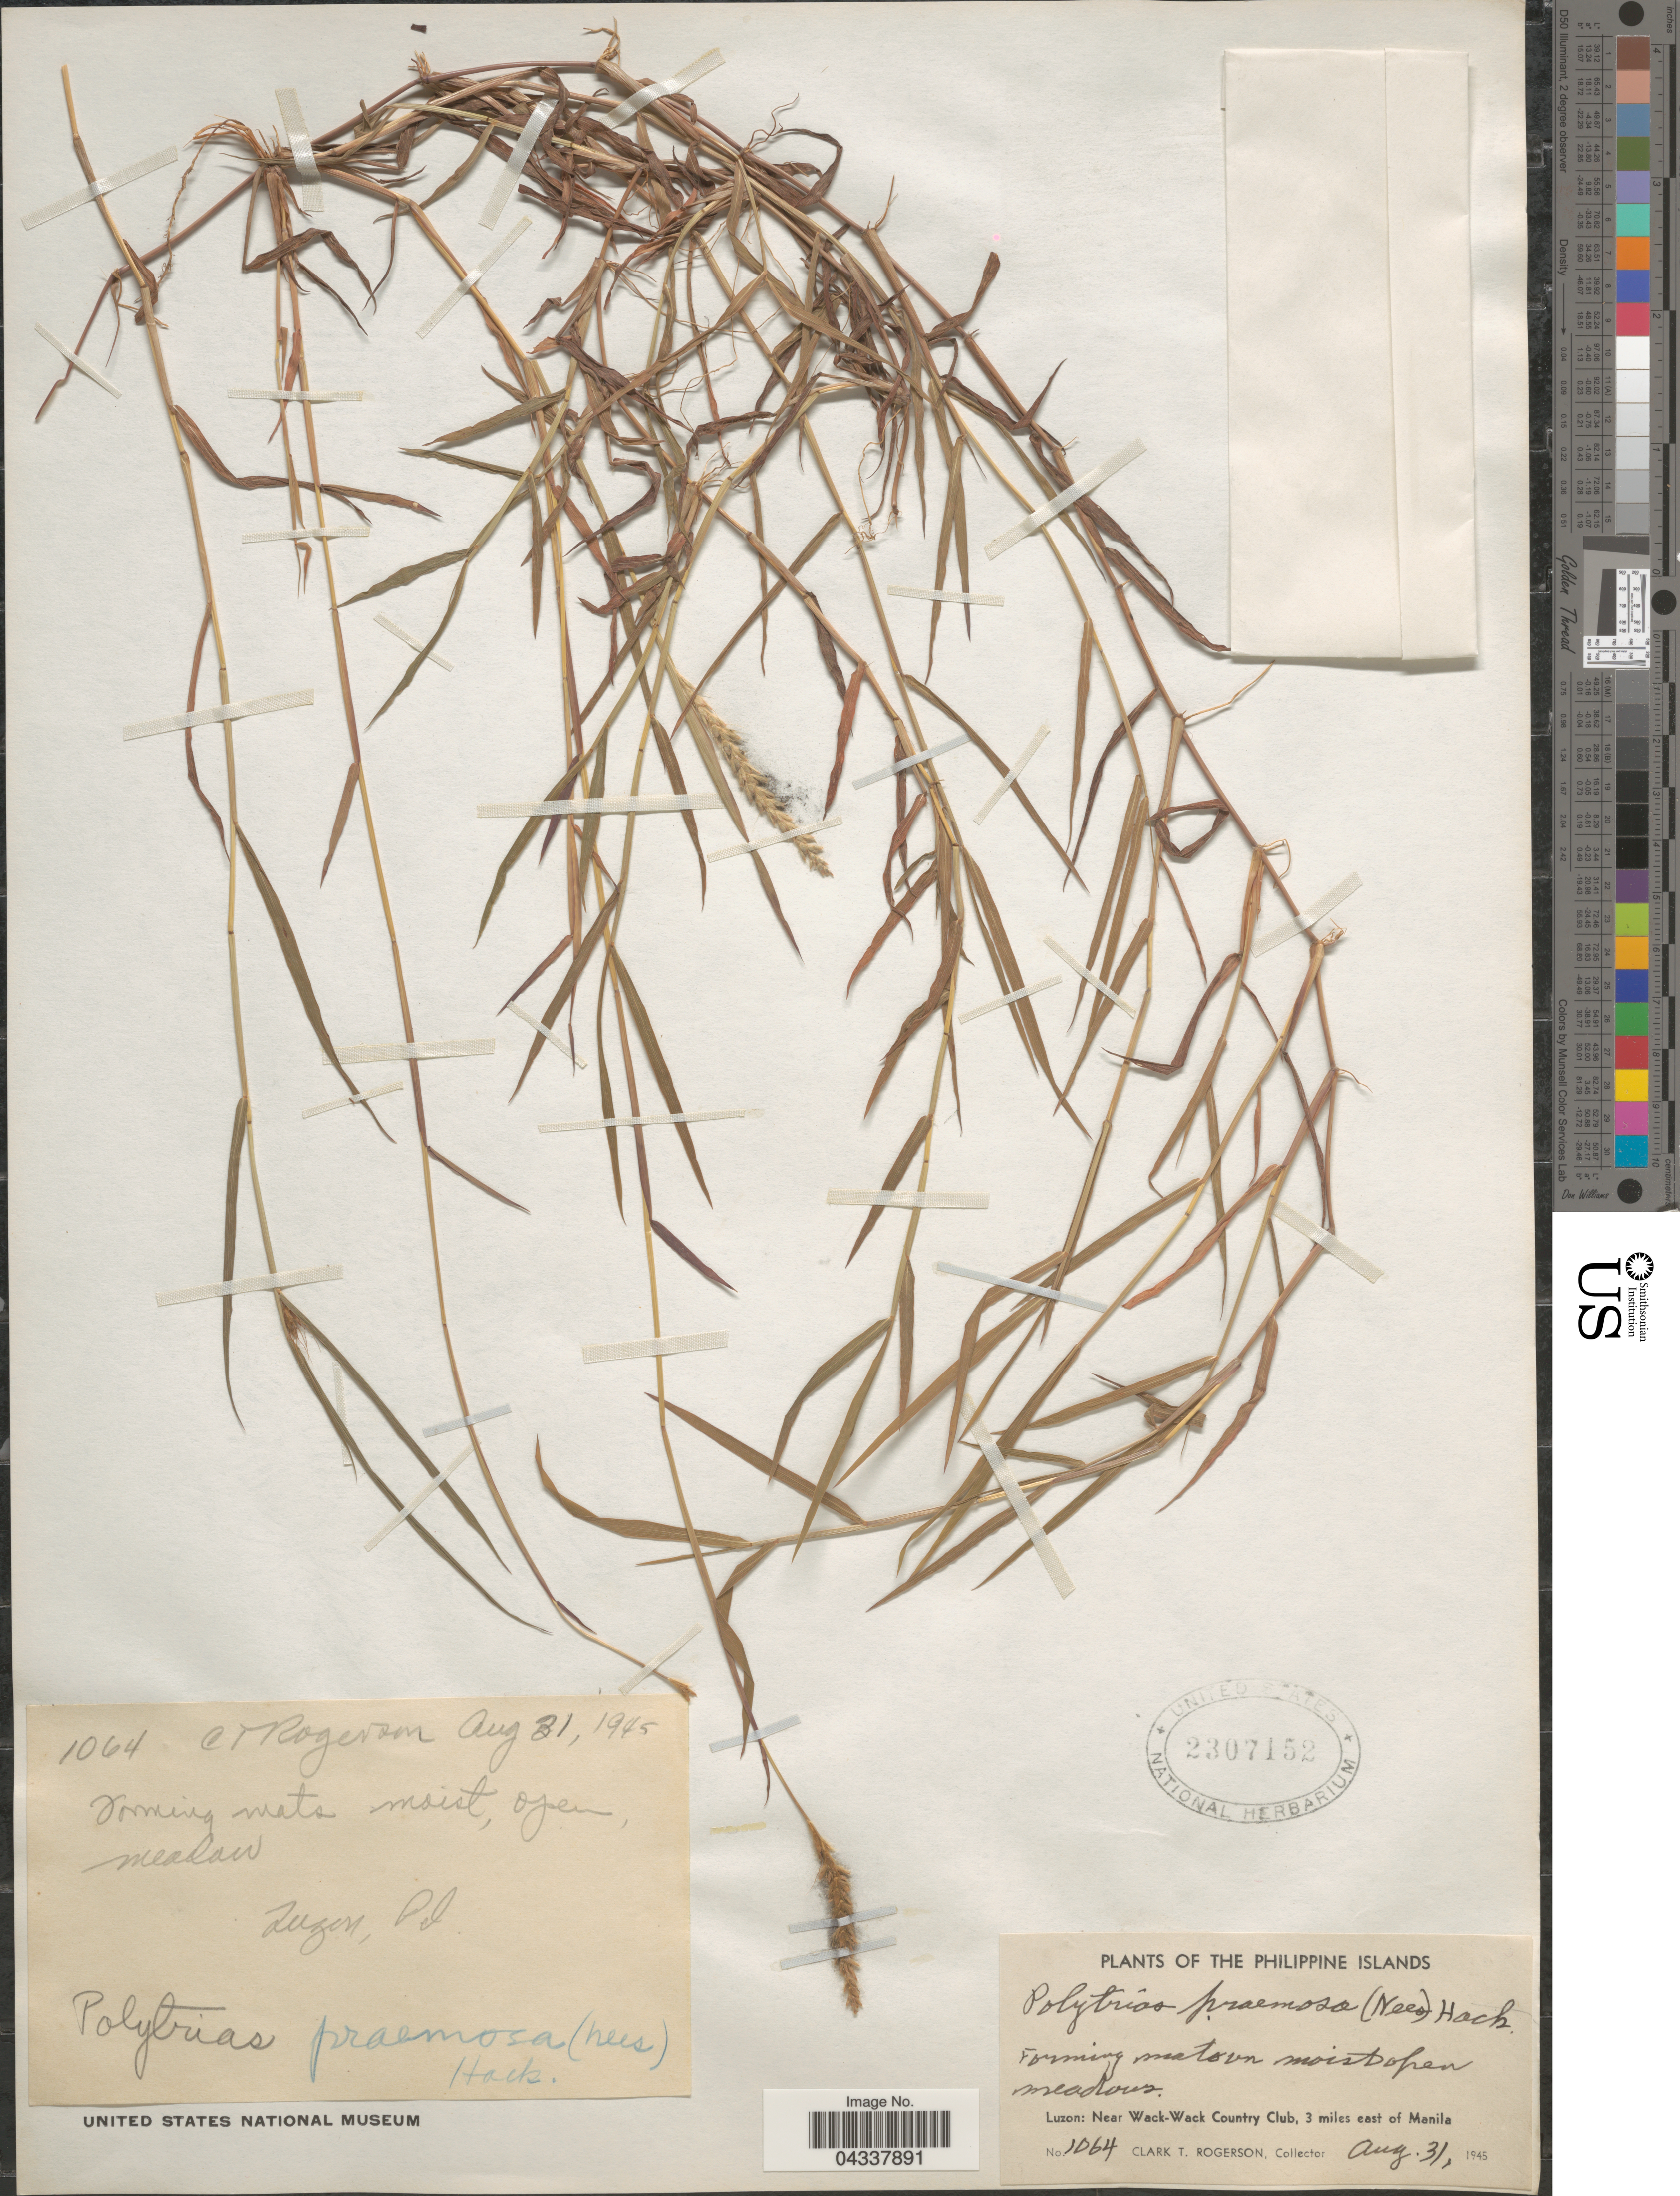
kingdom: Plantae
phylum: Tracheophyta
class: Liliopsida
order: Poales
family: Poaceae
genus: Polytrias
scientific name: Polytrias indica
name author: (Houtt.) Veldkamp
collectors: C. Rogerson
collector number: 1064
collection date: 1945-08-31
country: Philippines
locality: Luzon: Near Wack-Wack Country Club, 3 miles east of Manila.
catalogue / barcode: US 2307152